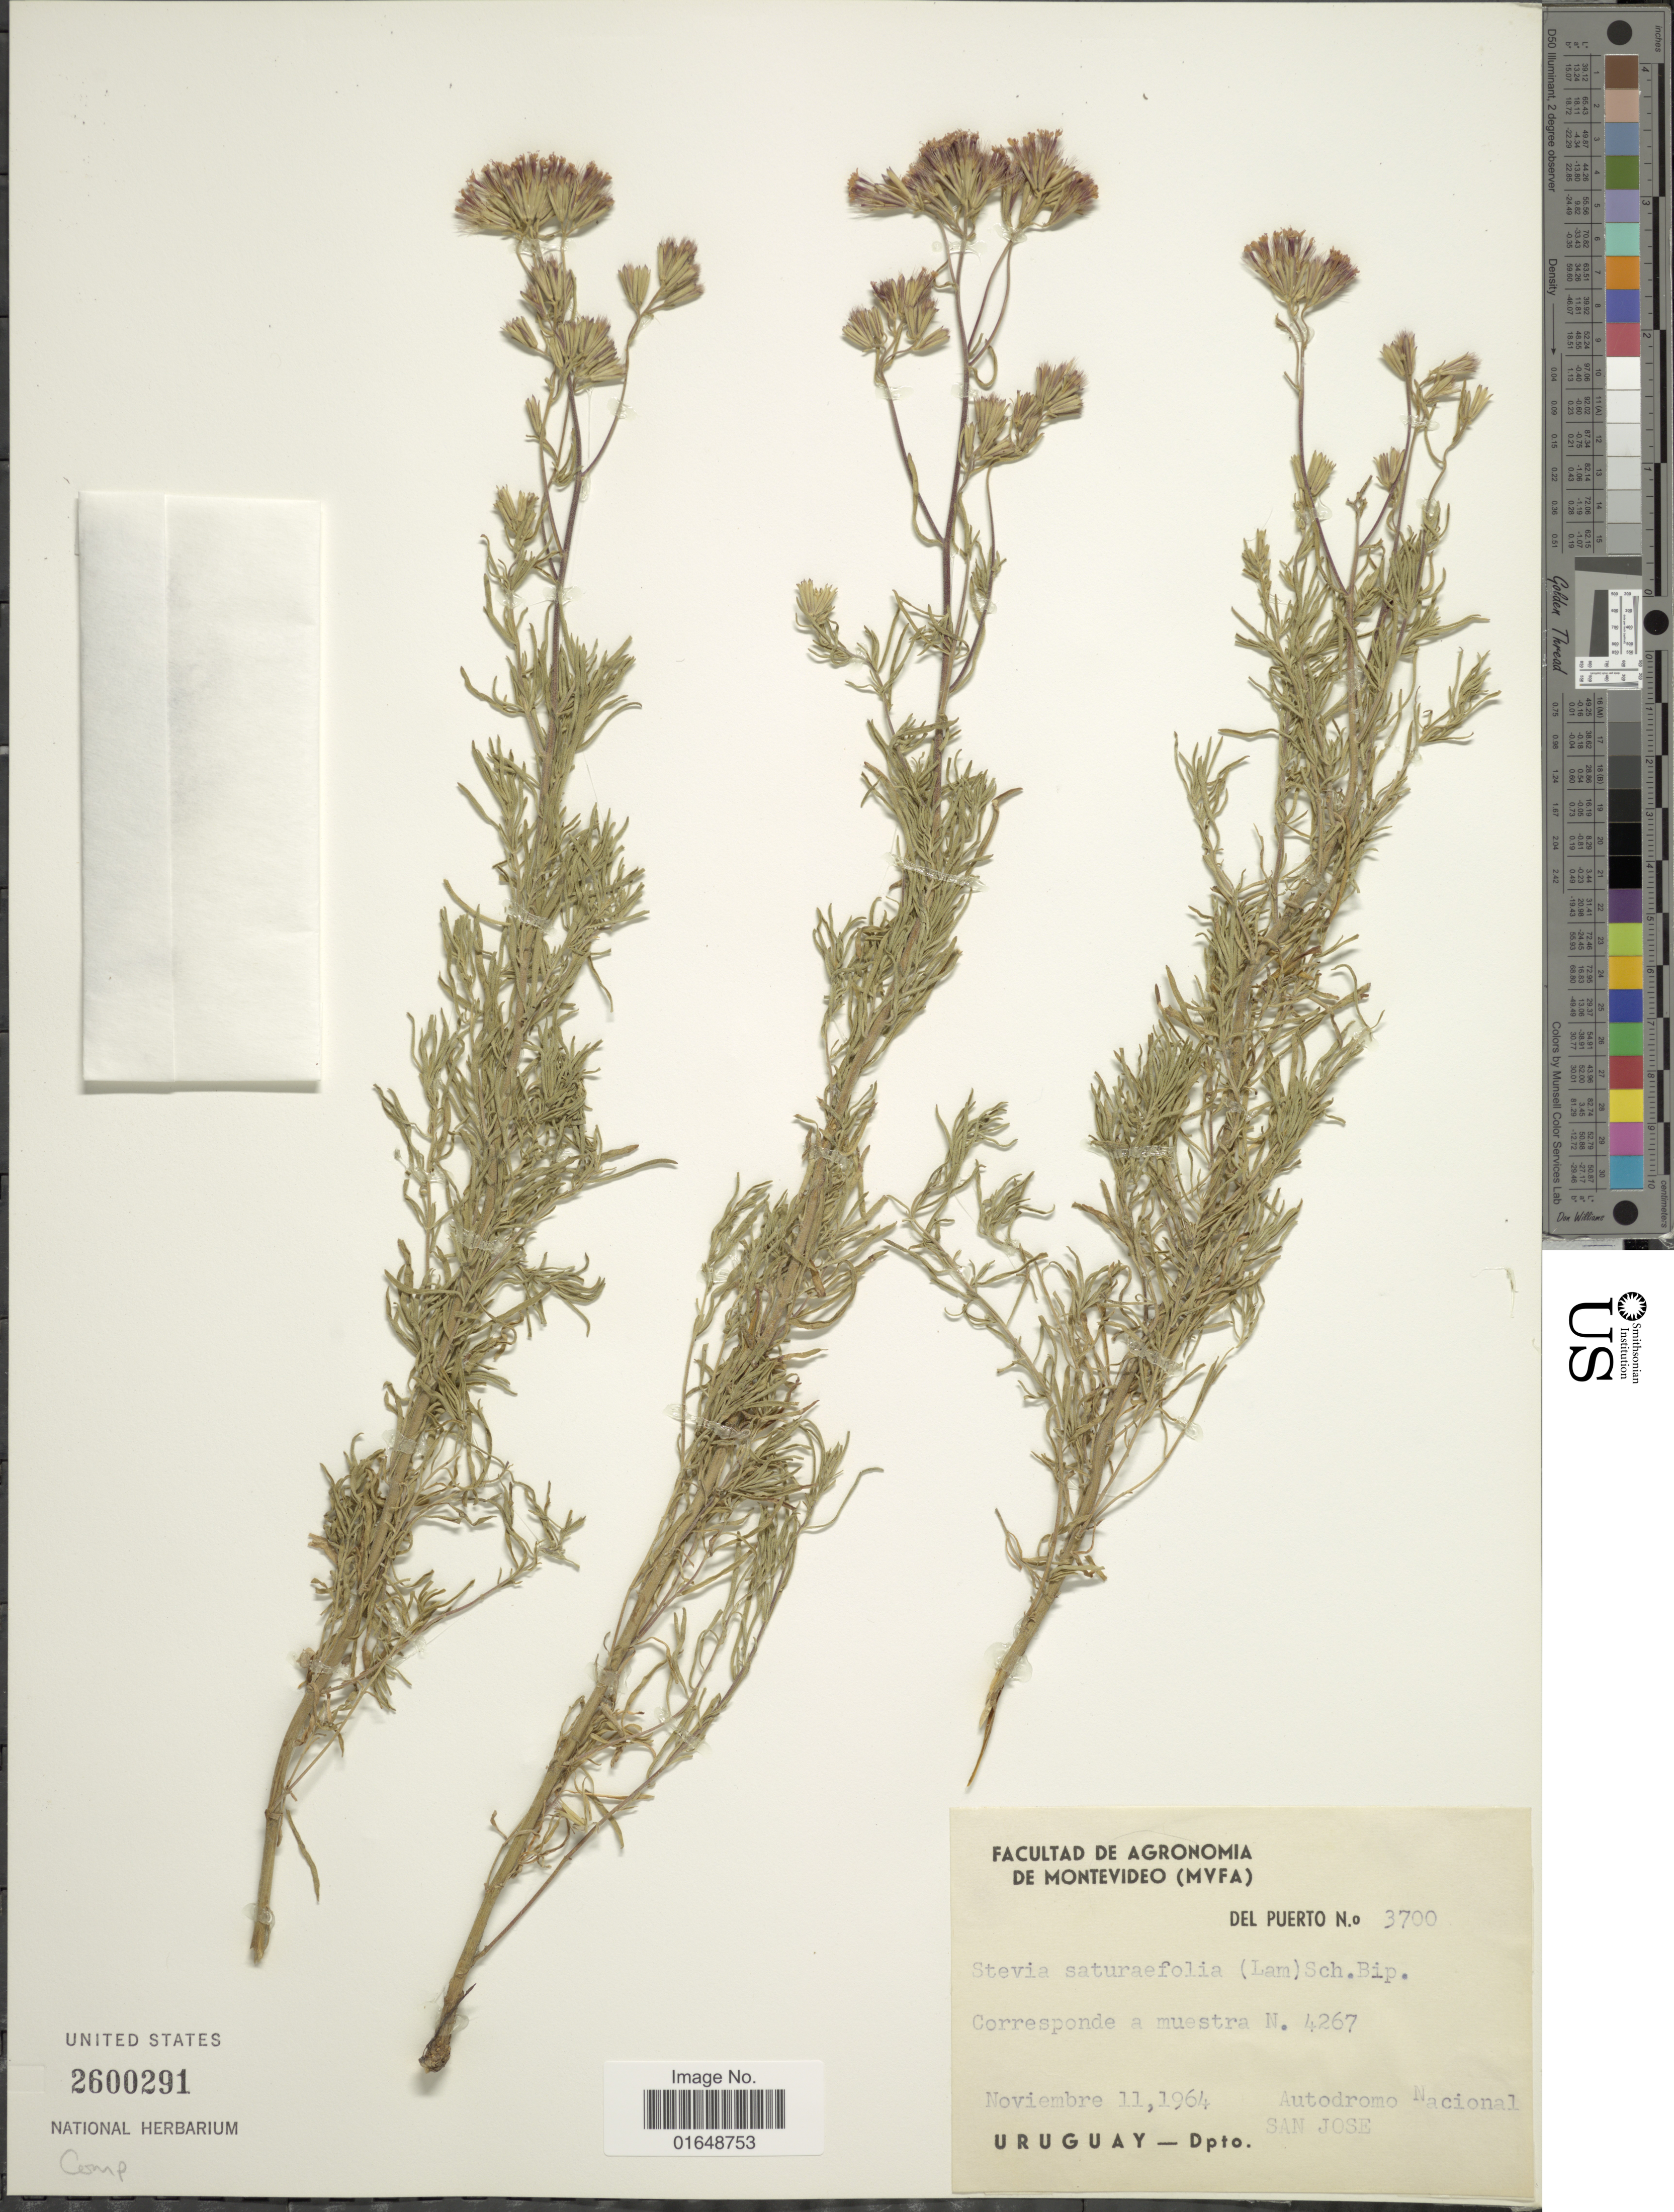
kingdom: Plantae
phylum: Tracheophyta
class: Magnoliopsida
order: Asterales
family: Asteraceae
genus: Stevia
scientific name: Stevia satureifolia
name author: (Lam.) Cav.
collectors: Del Puerto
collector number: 3700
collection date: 1964-11-11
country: Uruguay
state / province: San Jose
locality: Autodromo Nacional. Uruguay - Dpto. San Jose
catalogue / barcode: US 2600291